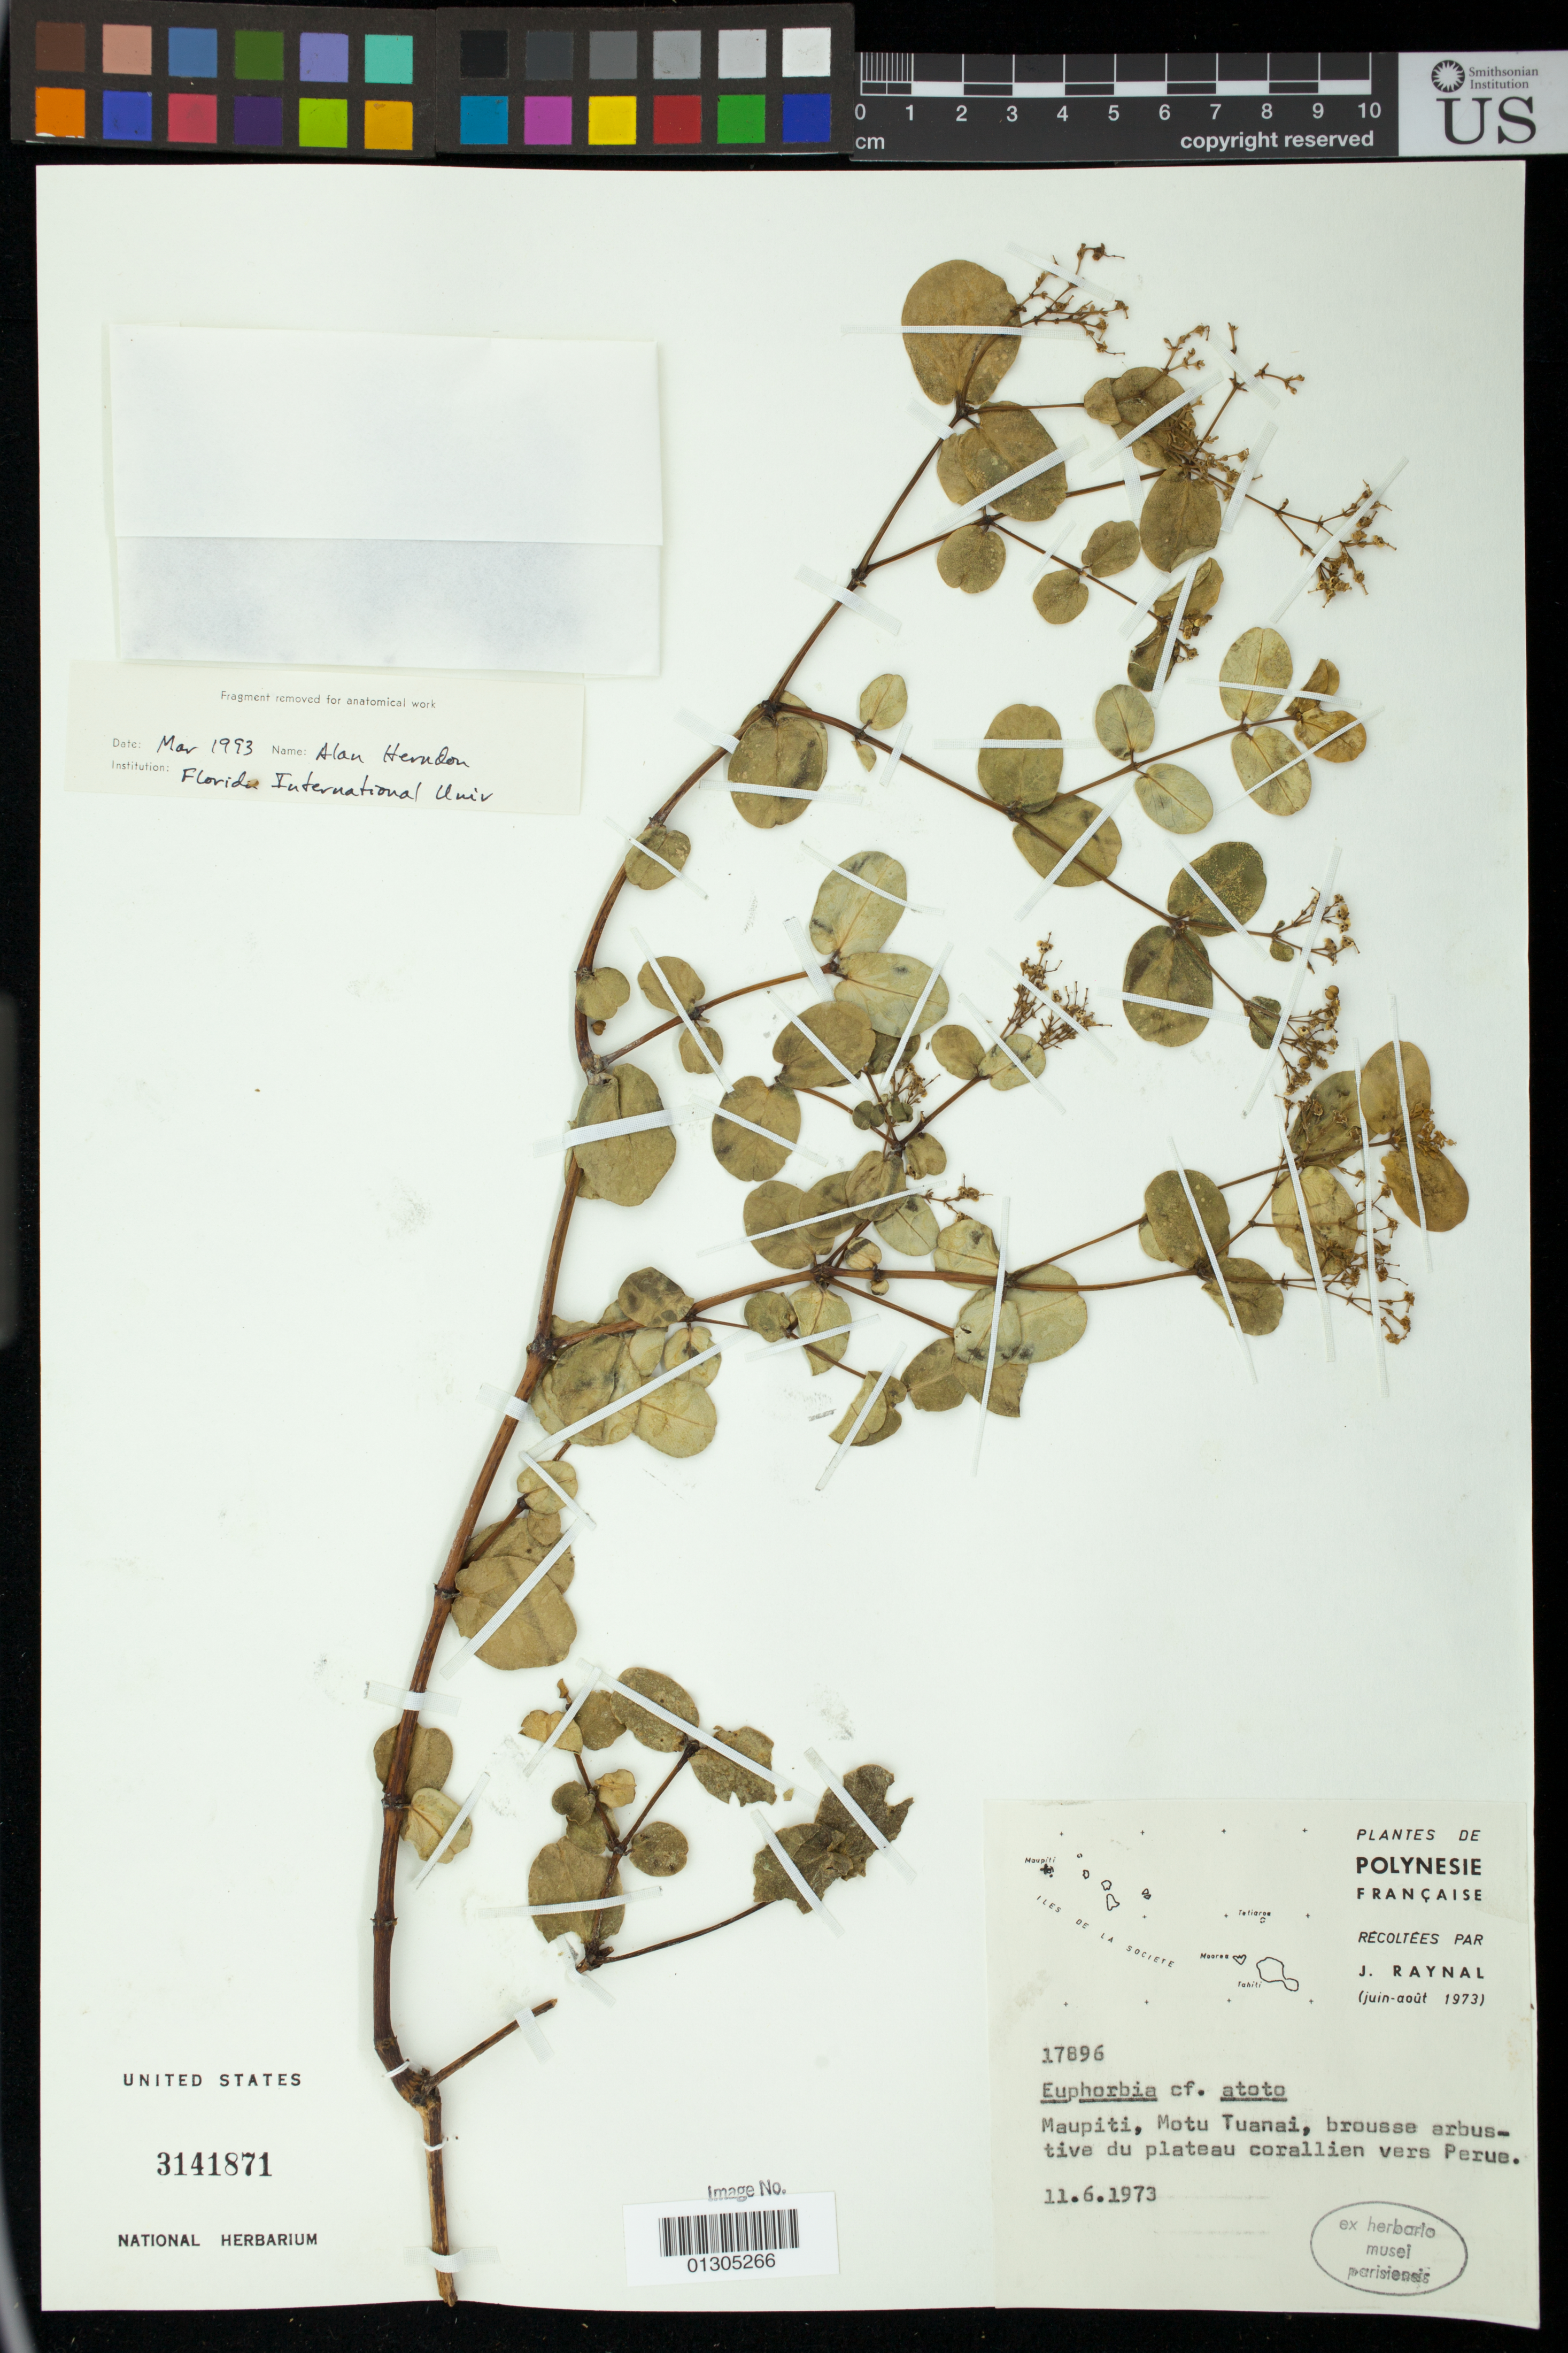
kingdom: Plantae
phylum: Tracheophyta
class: Magnoliopsida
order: Malpighiales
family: Euphorbiaceae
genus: Euphorbia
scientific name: Euphorbia atoto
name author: G. Forst.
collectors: J. Raynal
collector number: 17896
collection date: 1973-06-11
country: French Polynesia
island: Maupiti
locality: Maupiti, Motu Tuanai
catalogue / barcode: US 3141871